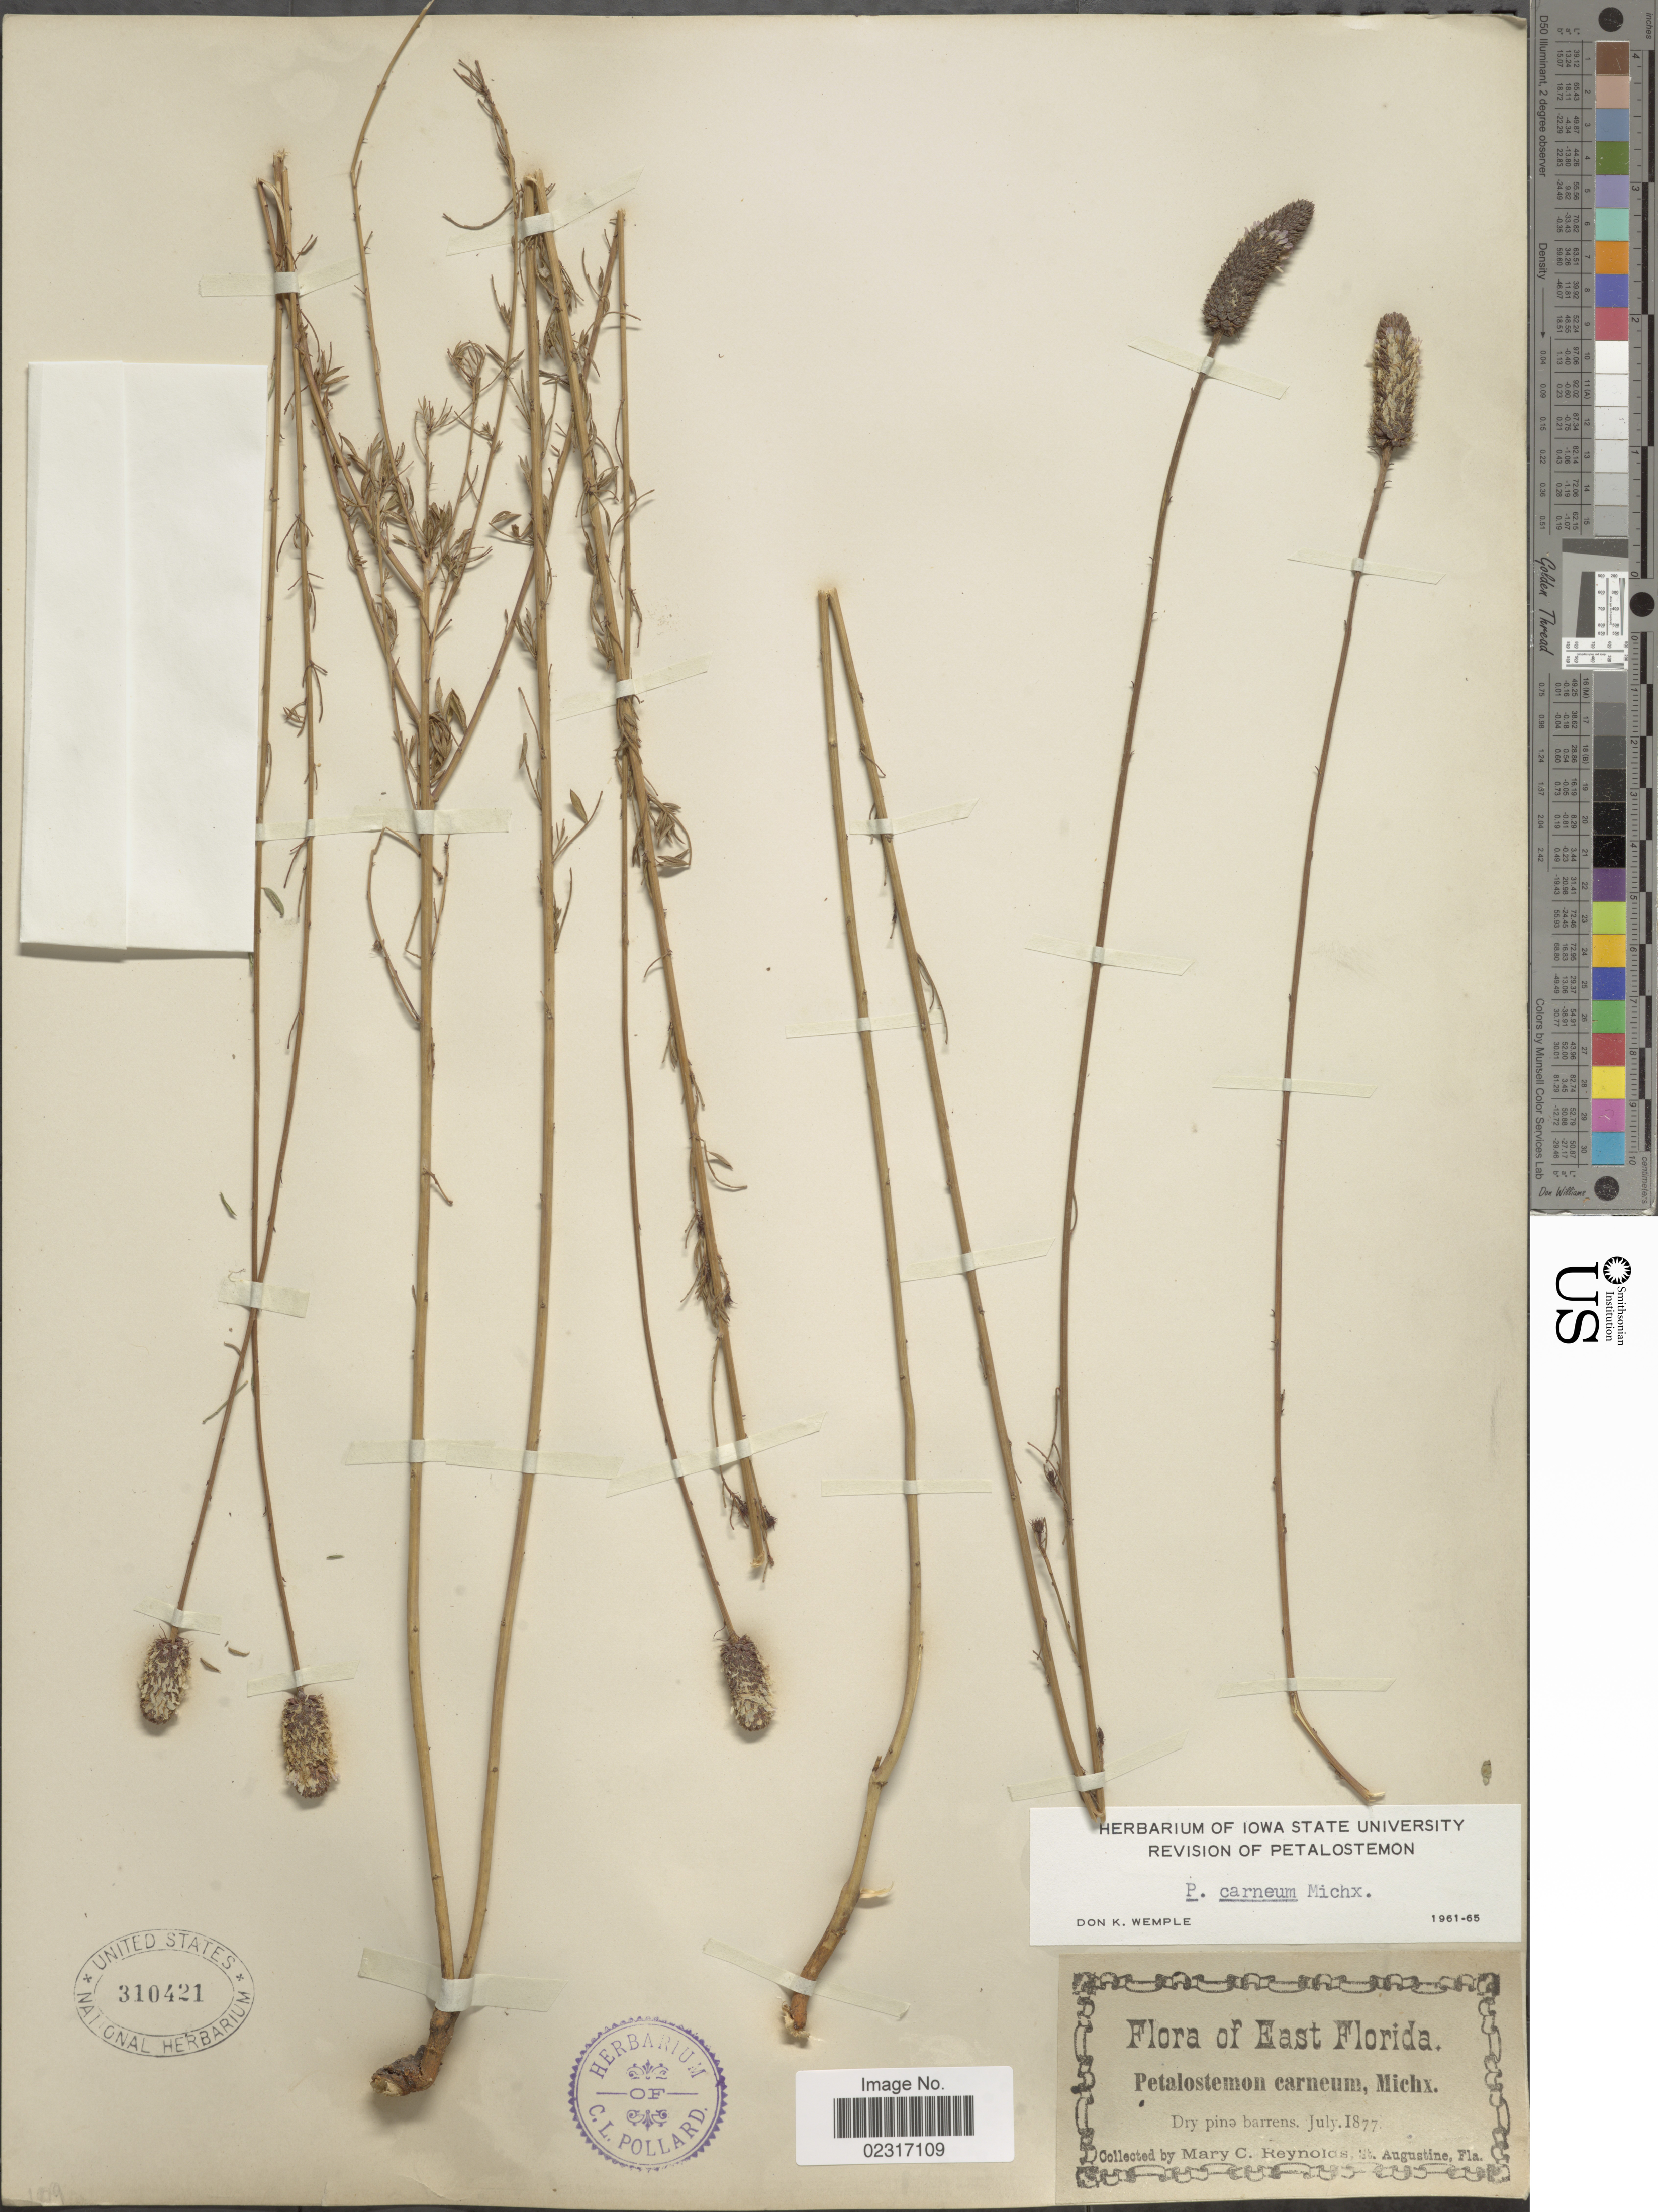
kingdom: Plantae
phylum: Tracheophyta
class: Magnoliopsida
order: Fabales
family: Fabaceae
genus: Dalea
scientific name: Dalea carnea var. carnea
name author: (Michx.) Poir.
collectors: M. Reynolds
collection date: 1877-07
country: United States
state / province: Florida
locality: East Florida.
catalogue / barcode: US 310421